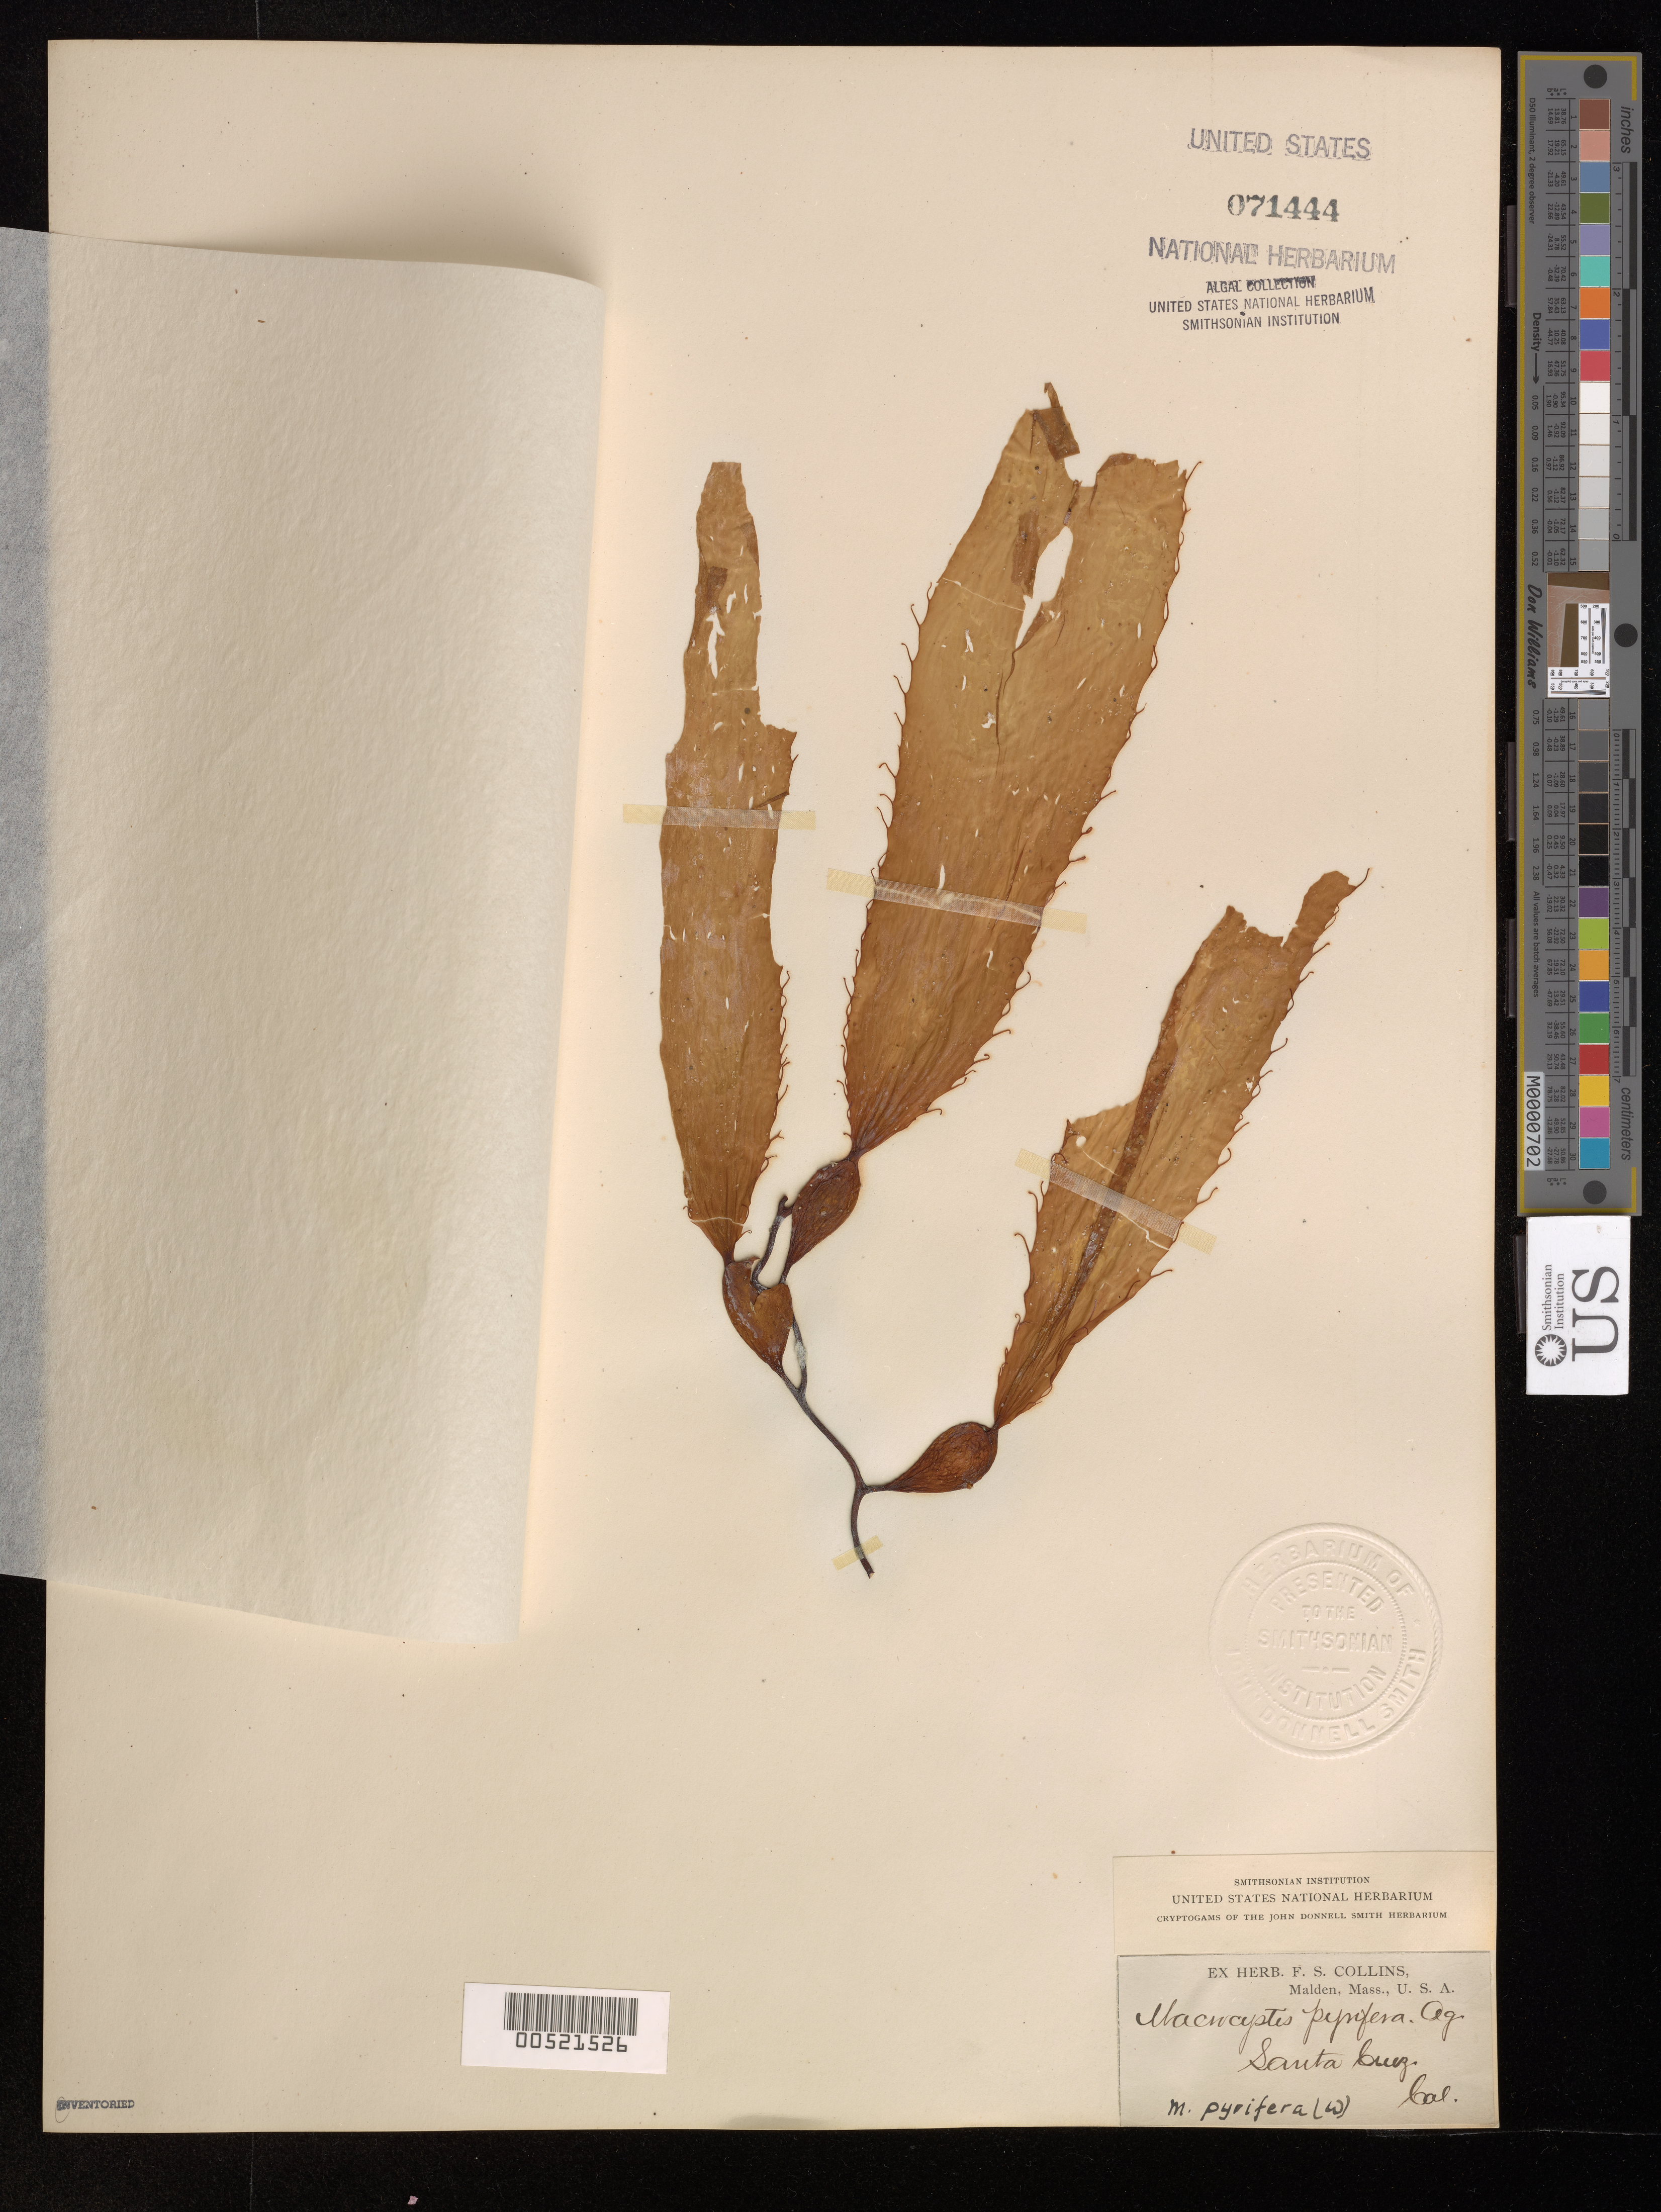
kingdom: Chromista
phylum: Ochrophyta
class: Phaeophyceae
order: Laminariales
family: Laminariaceae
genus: Macrocystis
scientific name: Macrocystis pyrifera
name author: (L.) C. Agardh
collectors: F. Collins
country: United States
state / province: California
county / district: Santa Cruz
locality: Santa Cruz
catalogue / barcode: US 71444